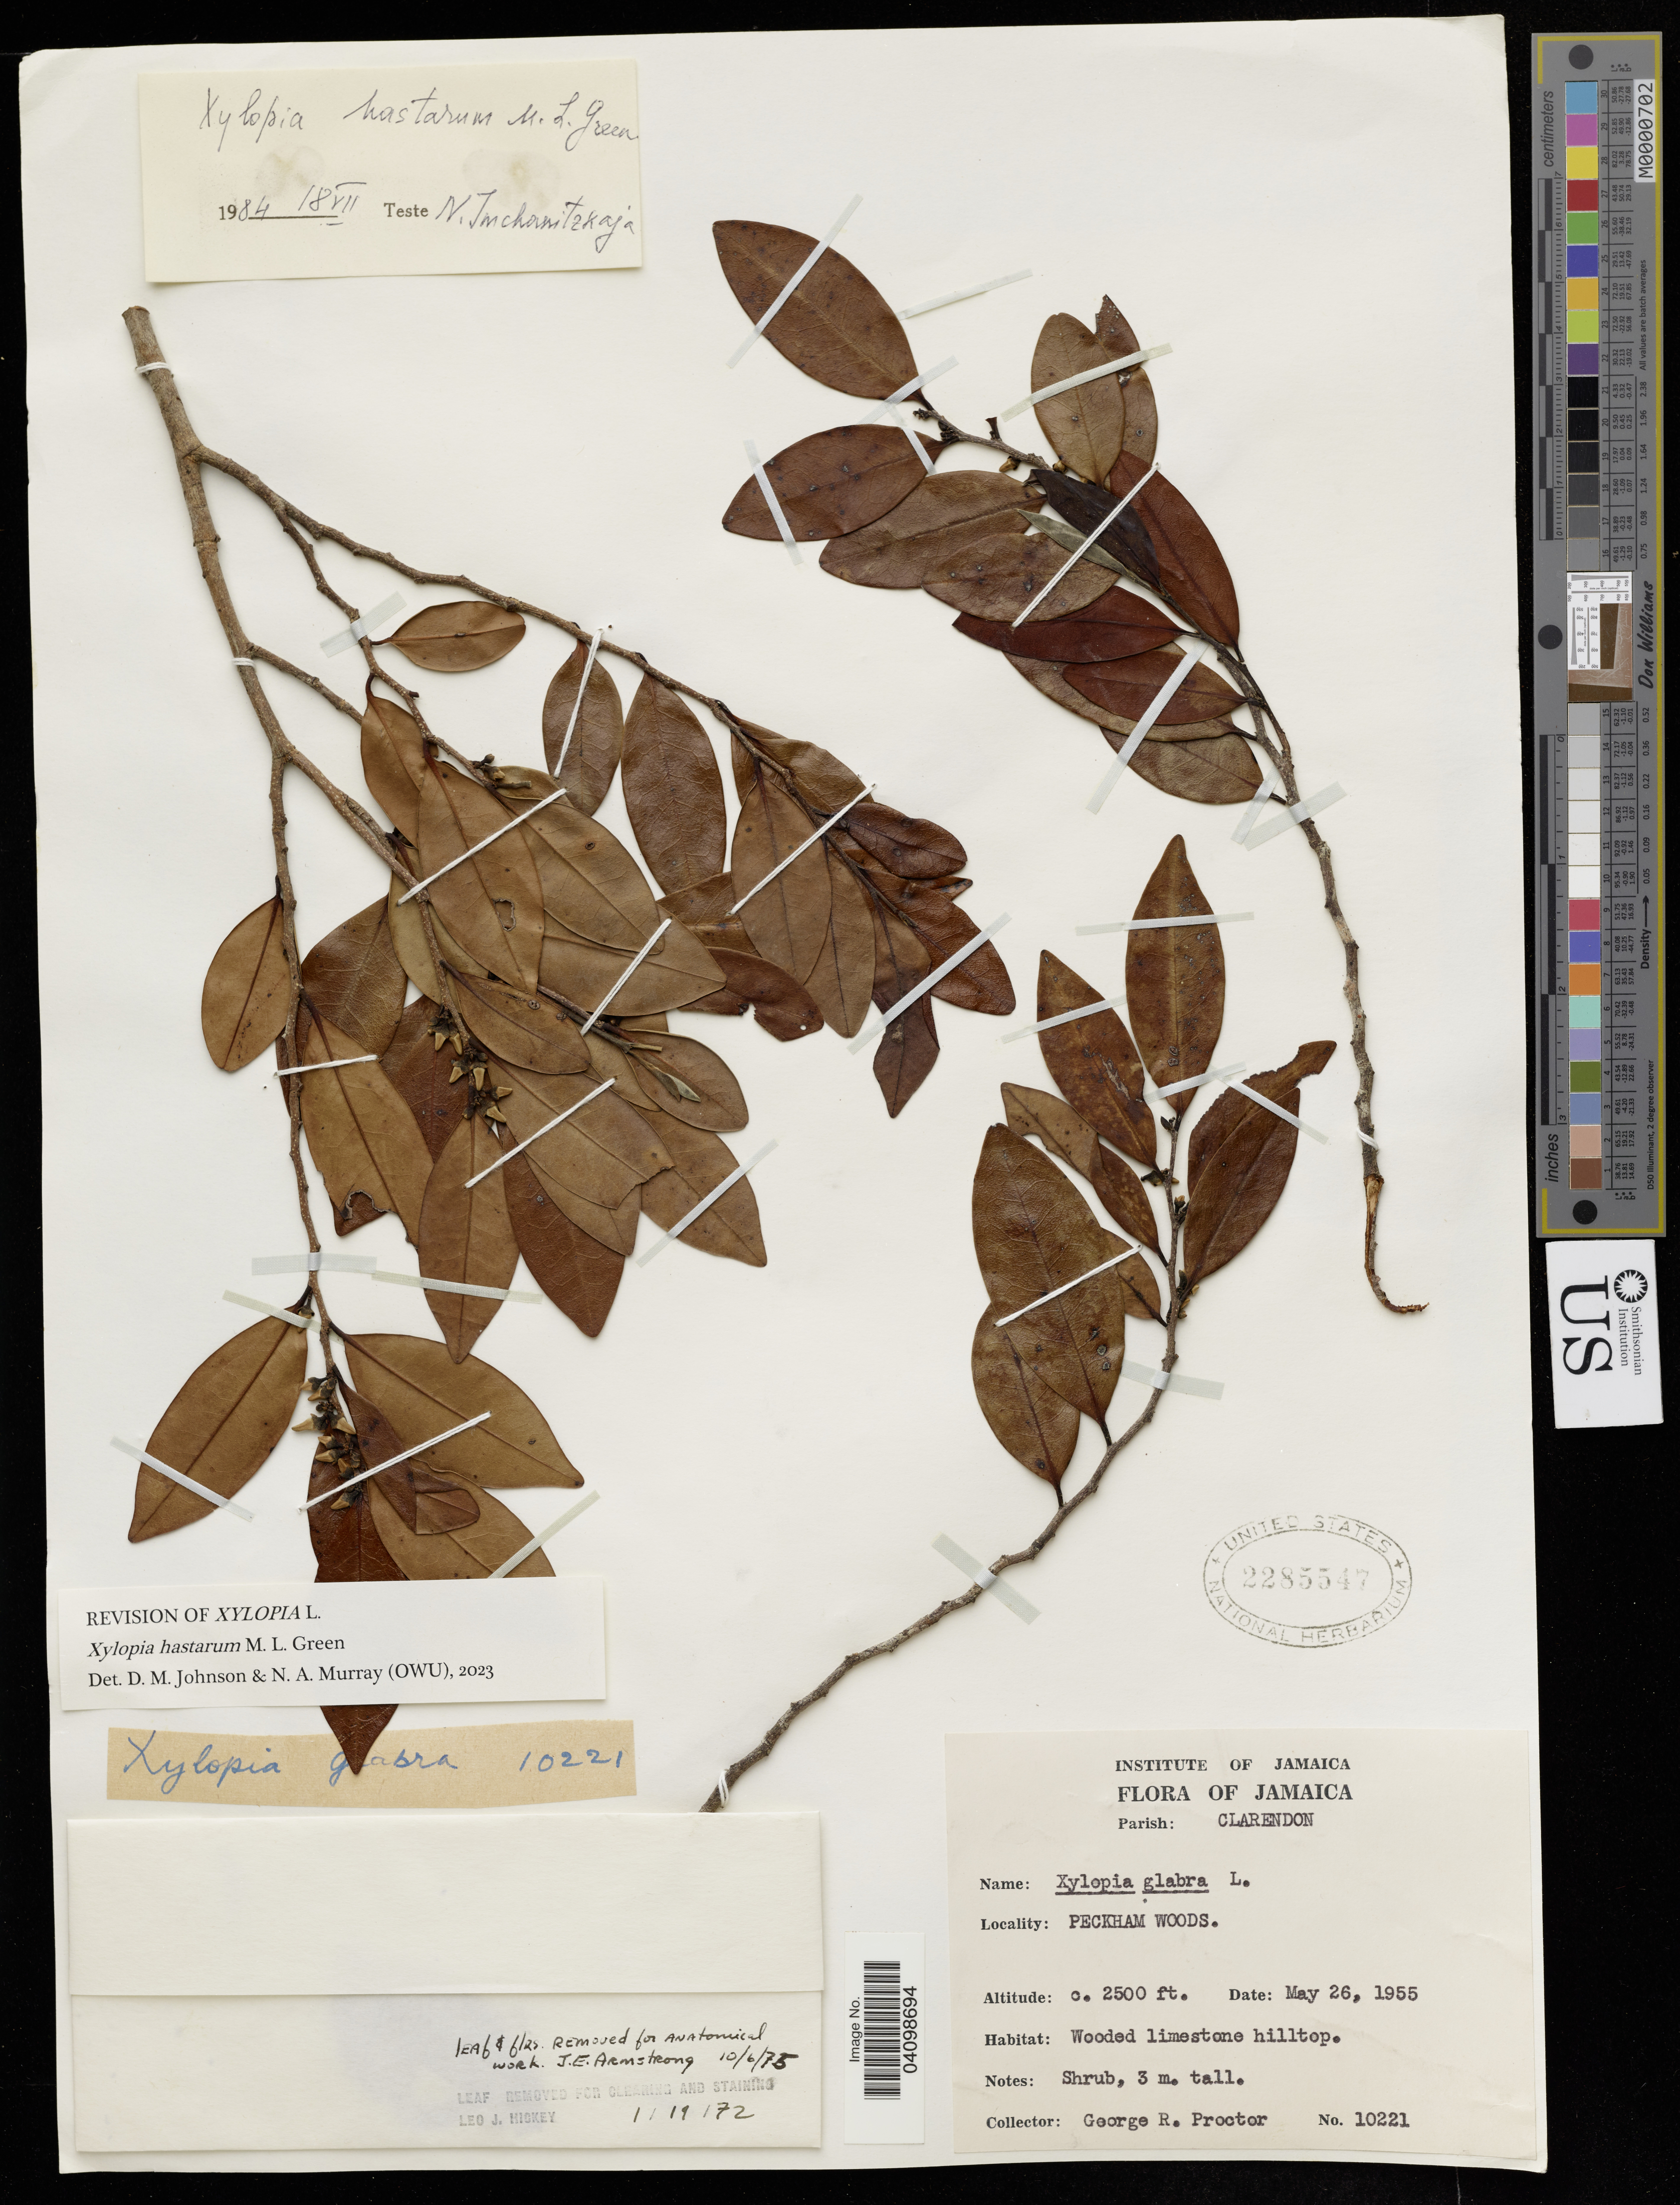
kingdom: Plantae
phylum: Tracheophyta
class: Magnoliopsida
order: Magnoliales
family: Annonaceae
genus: Xylopia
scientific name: Xylopia hastarum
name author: M.L. Green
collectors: G. R. Proctor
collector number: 10221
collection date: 1955-05-26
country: Jamaica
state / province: Clarendon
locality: Peckham Woods.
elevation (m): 762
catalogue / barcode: US 2285547